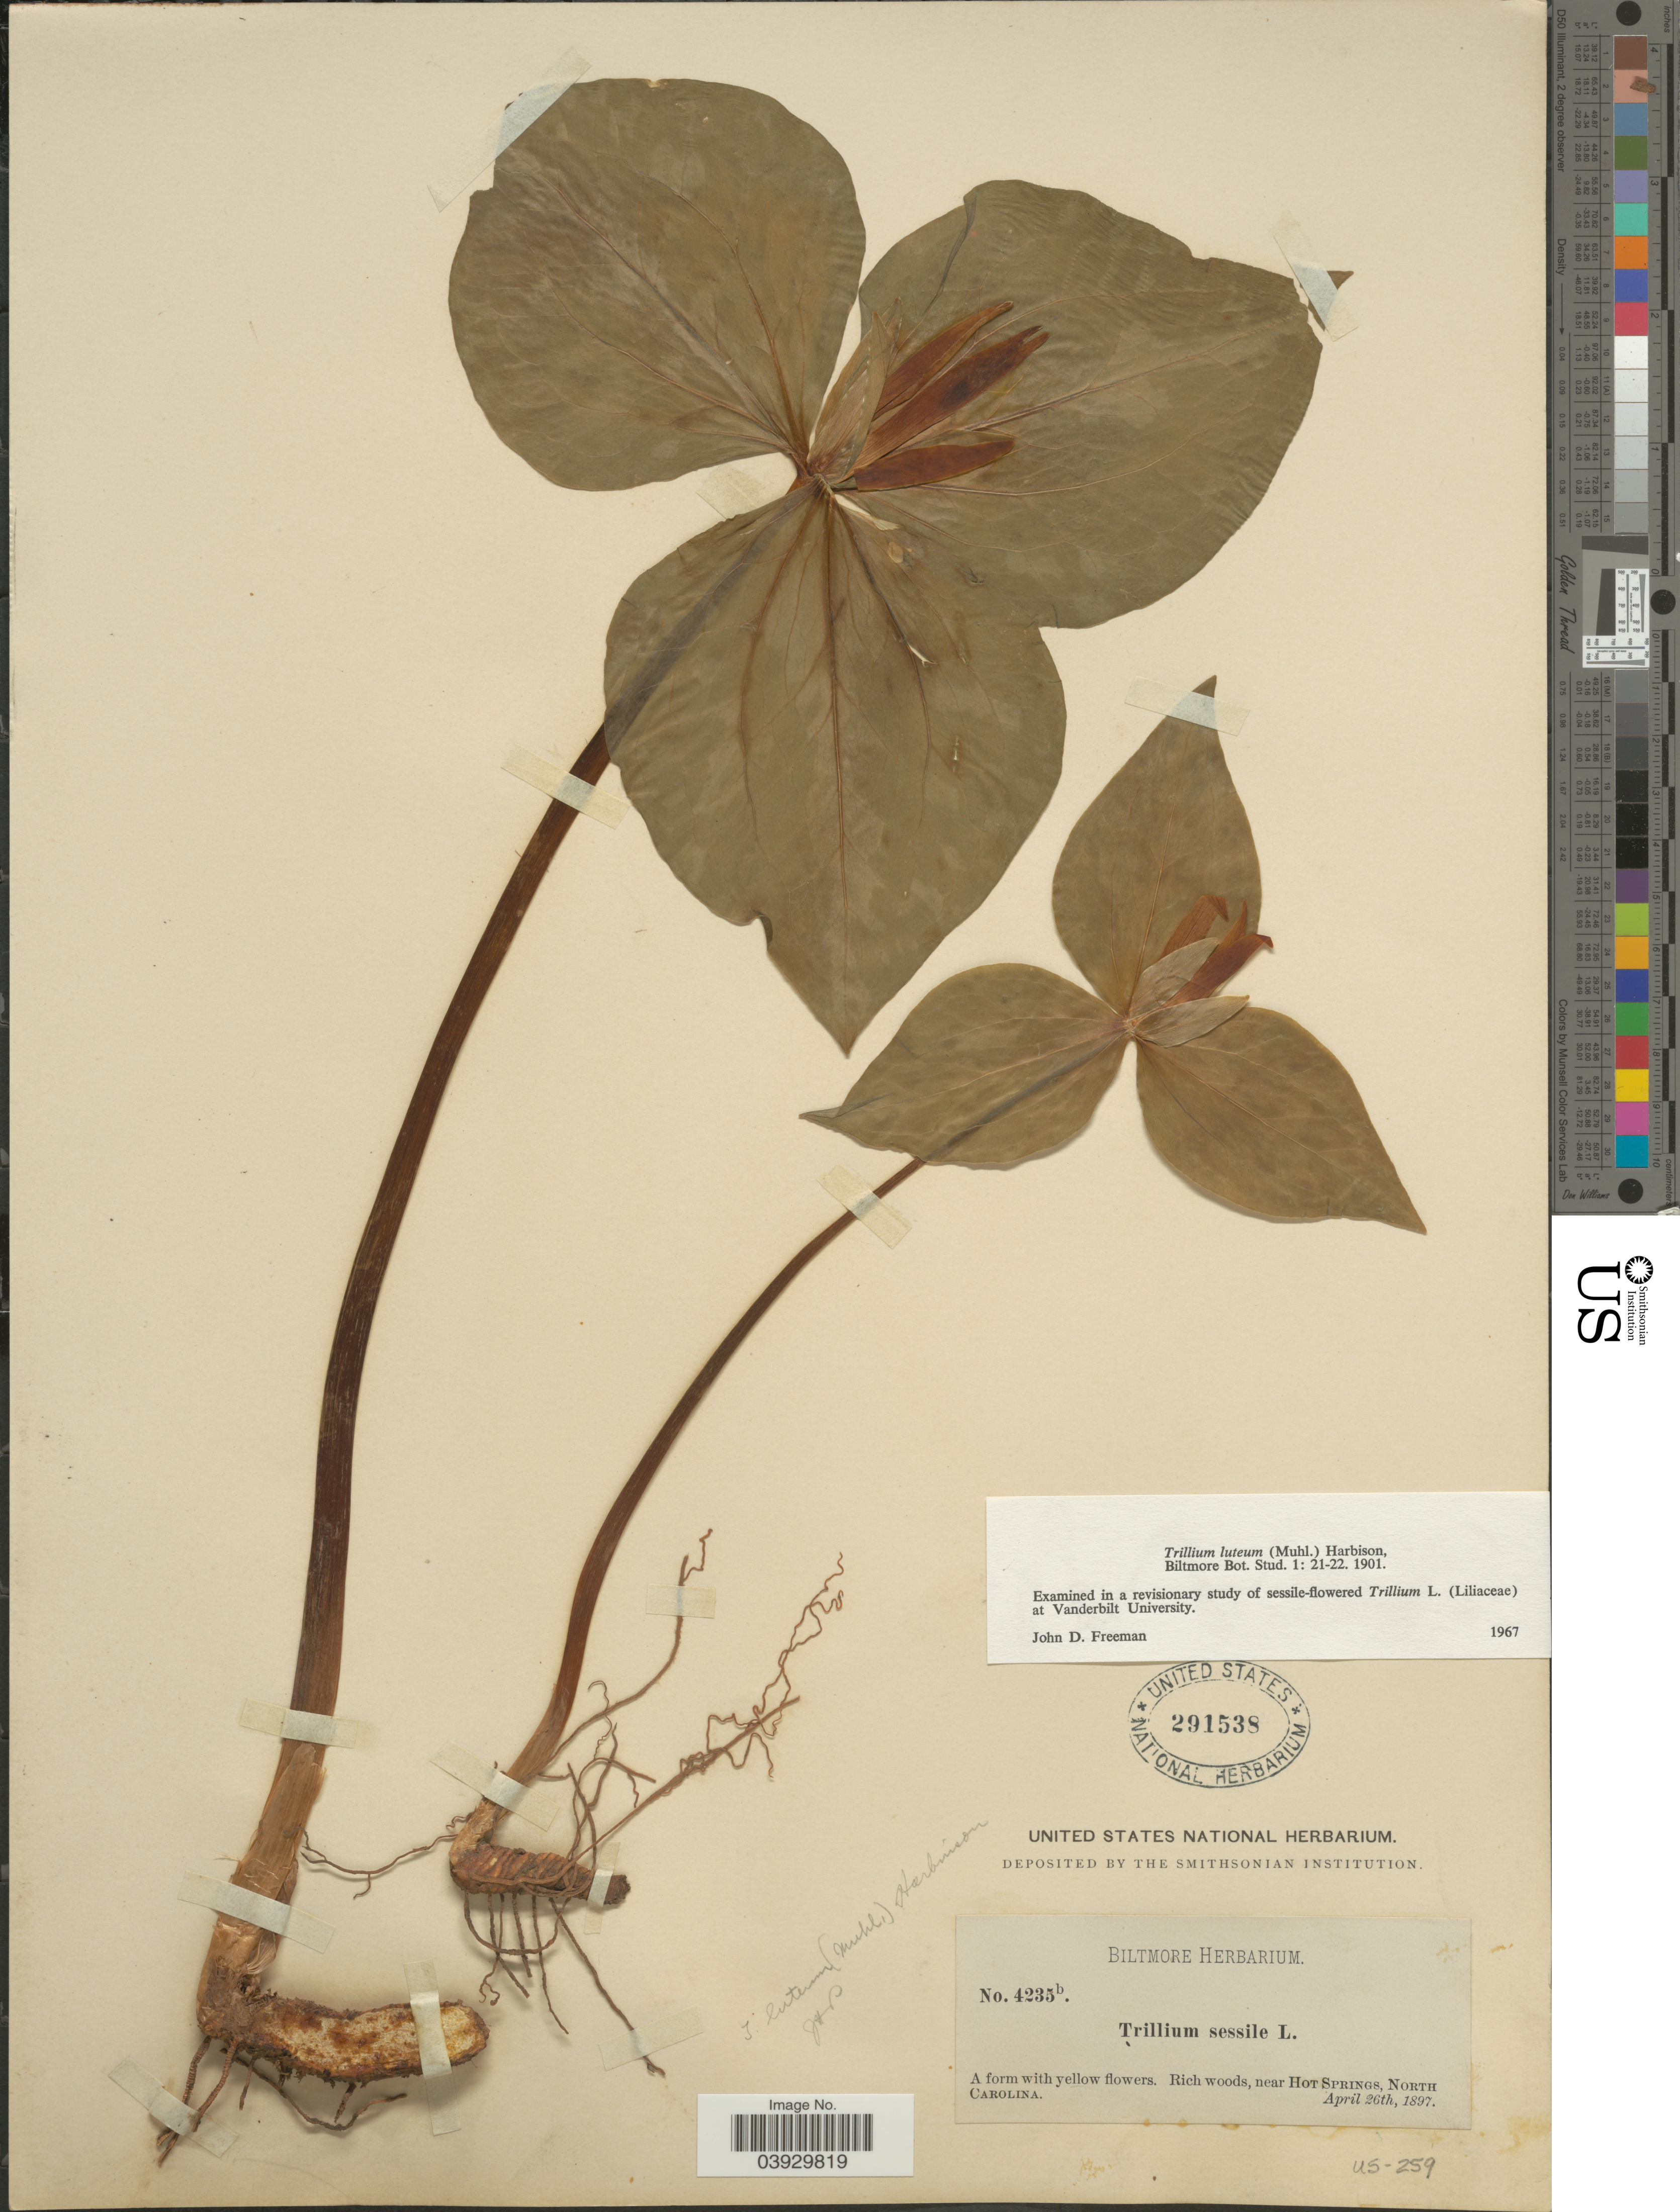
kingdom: Plantae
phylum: Tracheophyta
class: Liliopsida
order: Liliales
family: Melanthiaceae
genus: Trillium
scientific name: Trillium luteum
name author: Harb.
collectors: ex herb. Biltmore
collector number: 4235b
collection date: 1897-04-26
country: United States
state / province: North Carolina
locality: Rich woods, near Hot Springs.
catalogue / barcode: US 291538